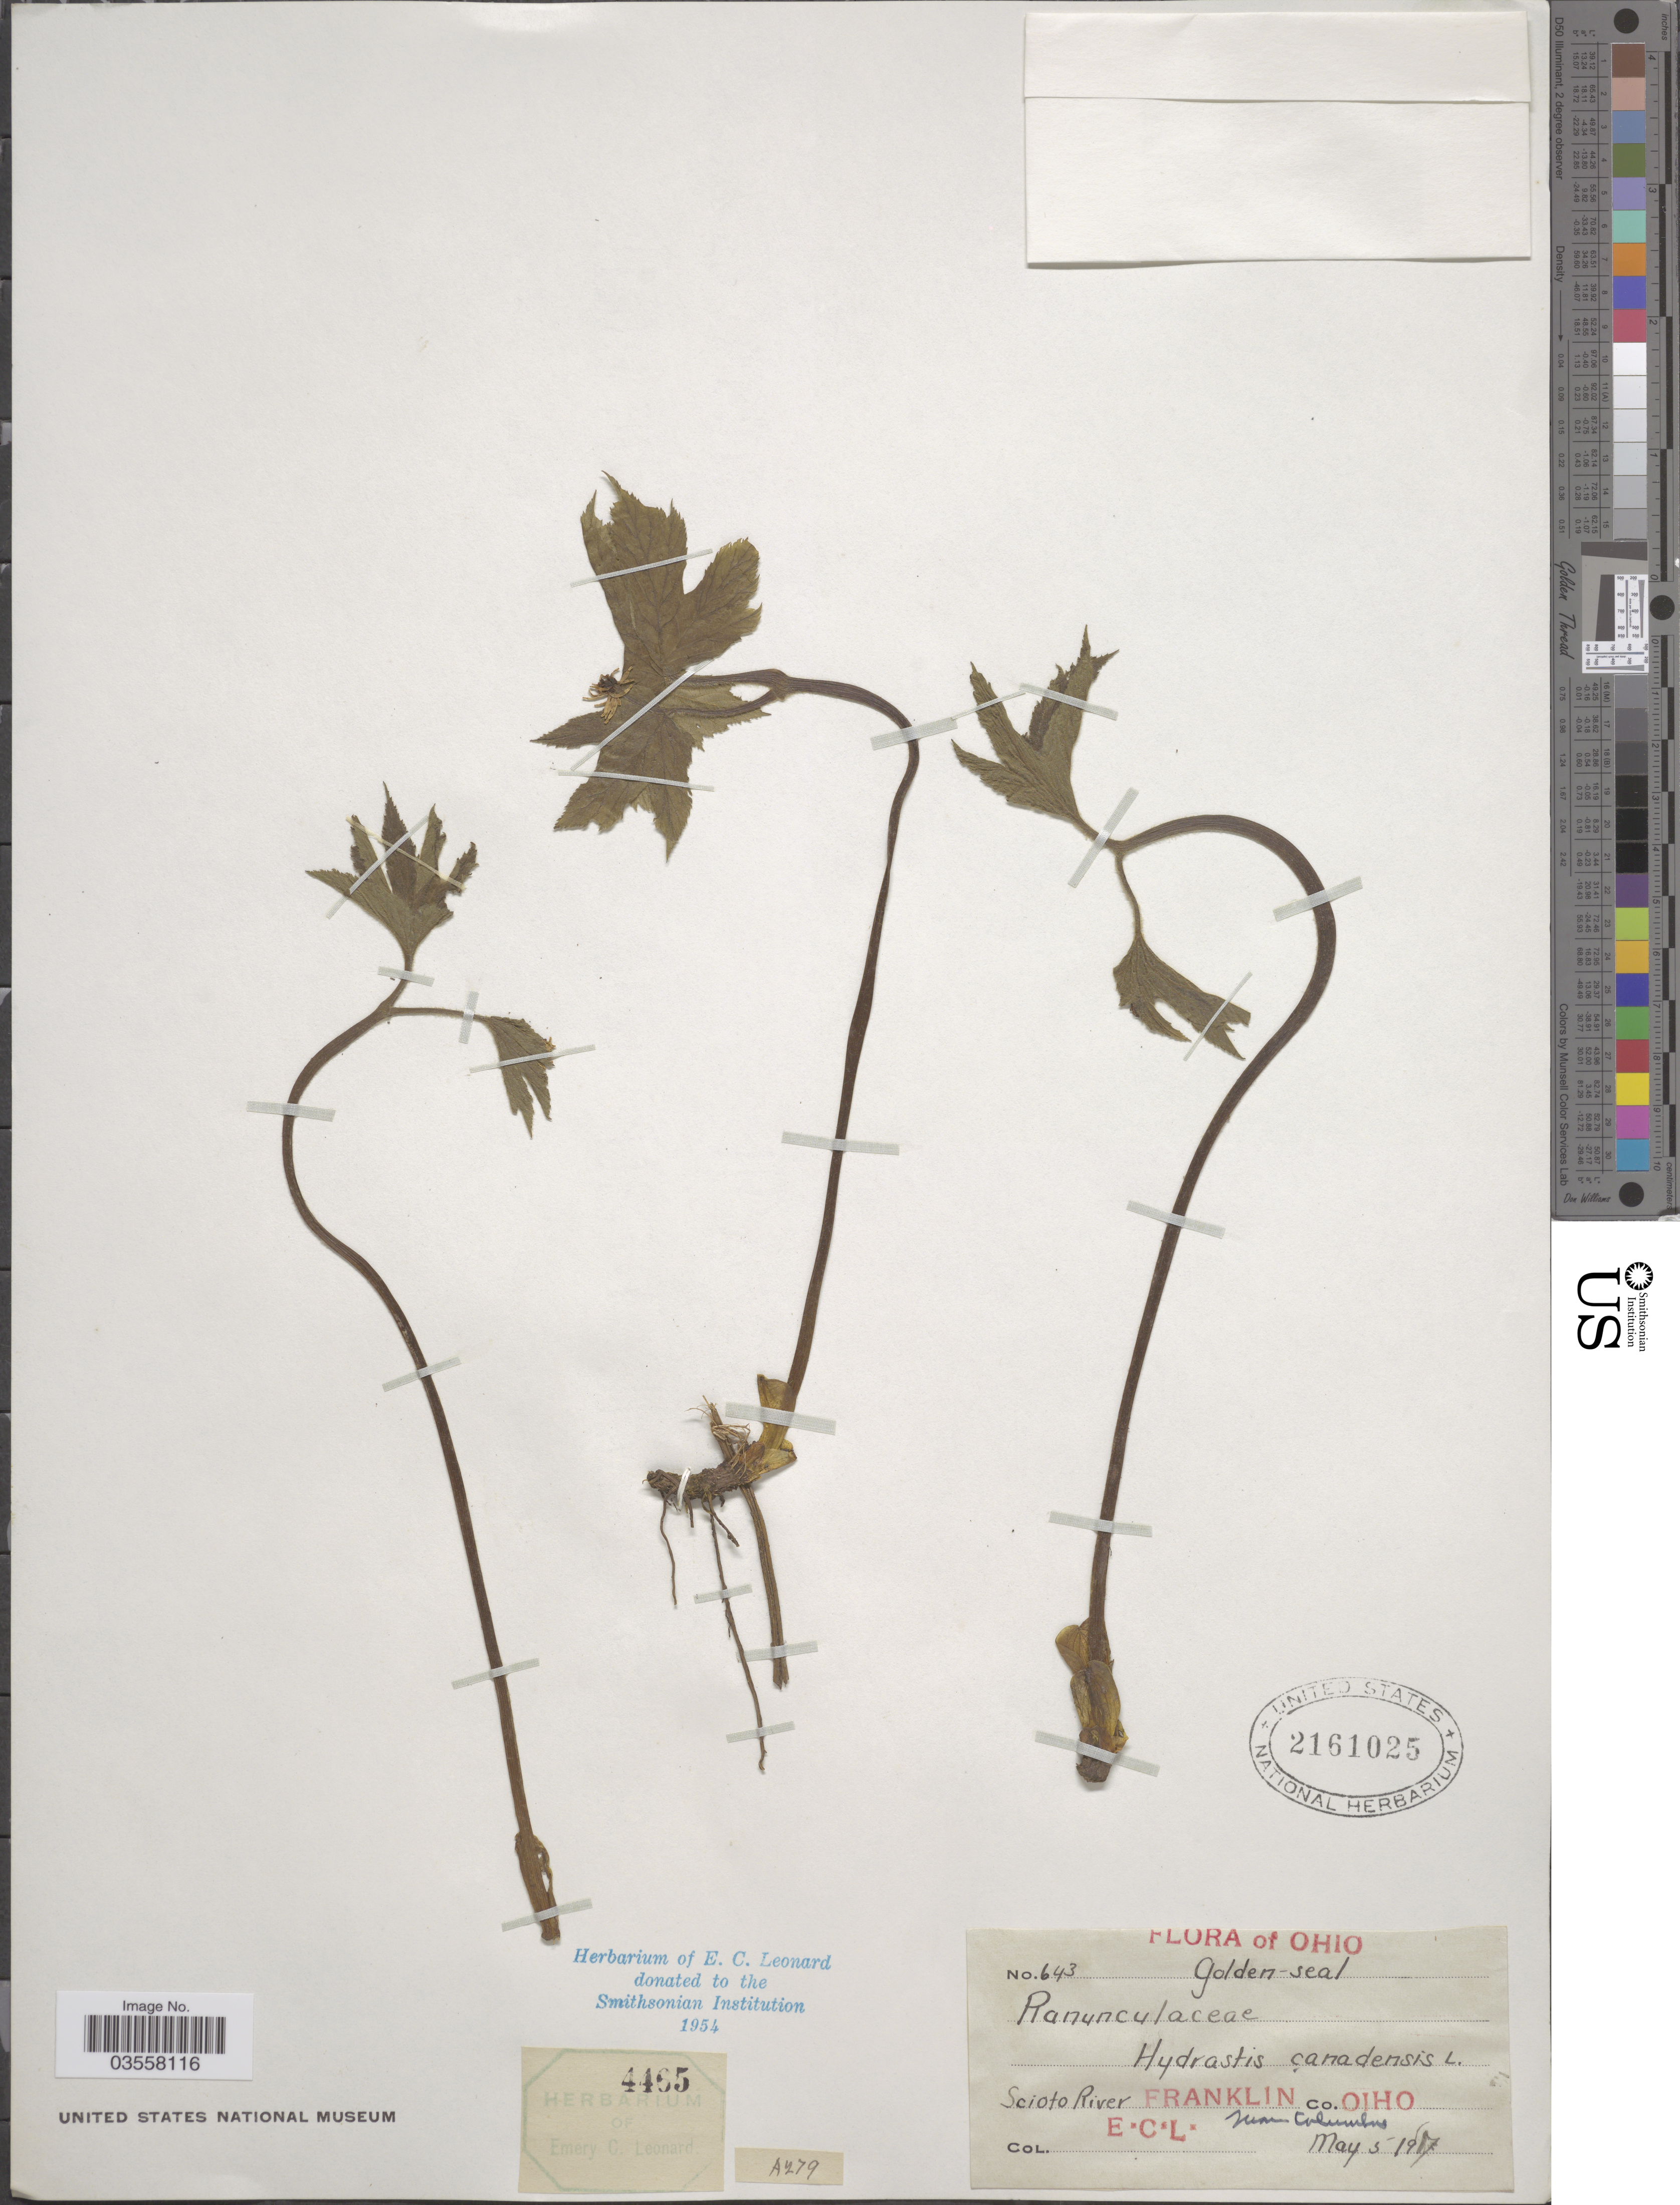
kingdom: Plantae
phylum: Tracheophyta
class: Magnoliopsida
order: Ranunculales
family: Ranunculaceae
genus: Hydrastis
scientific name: Hydrastis canadensis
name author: L.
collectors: E. C. Leonard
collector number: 643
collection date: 1917-05-05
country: United States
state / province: Ohio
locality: Scioto River, Franklin Co. near Columbus.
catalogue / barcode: US 2161025